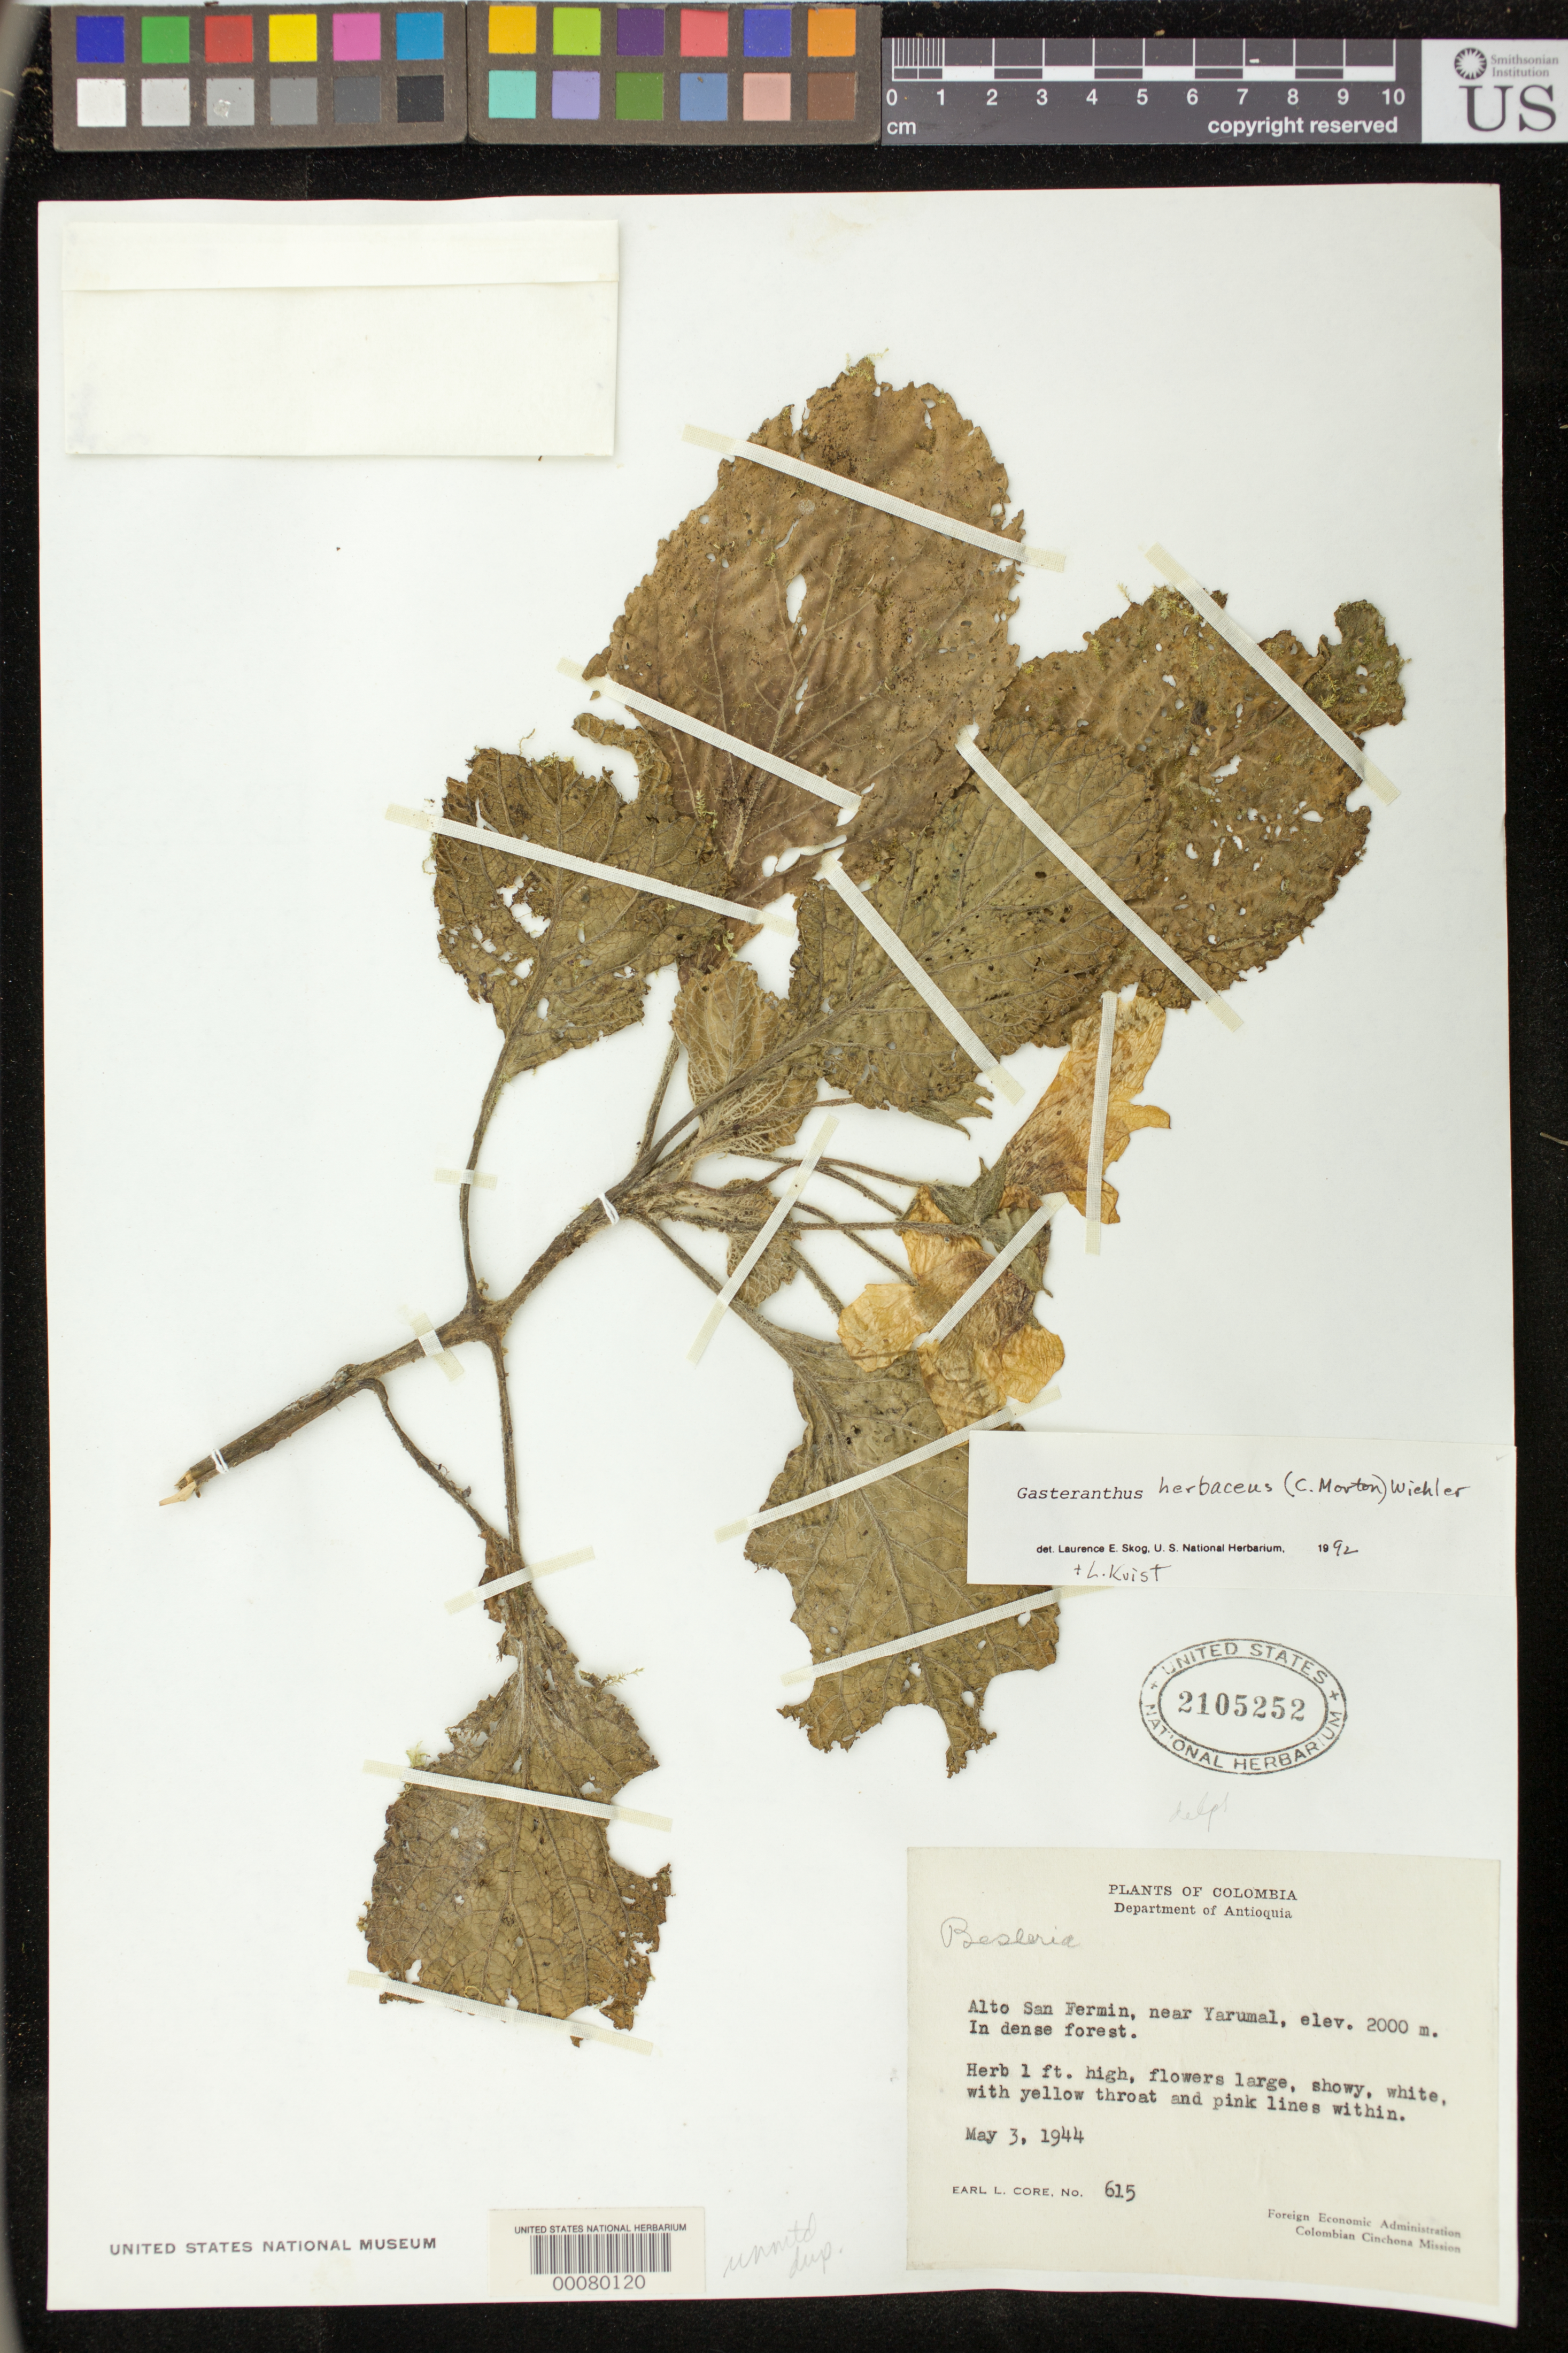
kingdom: Plantae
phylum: Tracheophyta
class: Magnoliopsida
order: Lamiales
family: Gesneriaceae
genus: Gasteranthus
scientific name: Gasteranthus herbaceus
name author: (C.V. Morton) Wiehler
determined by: Skog, Laurence E.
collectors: E. L. Core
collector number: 615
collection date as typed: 03 May 1944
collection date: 1944-05-03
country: Colombia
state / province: Antioquia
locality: Alto San Fermin, near Yarumal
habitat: In dense forest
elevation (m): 2000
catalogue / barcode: US 2105252